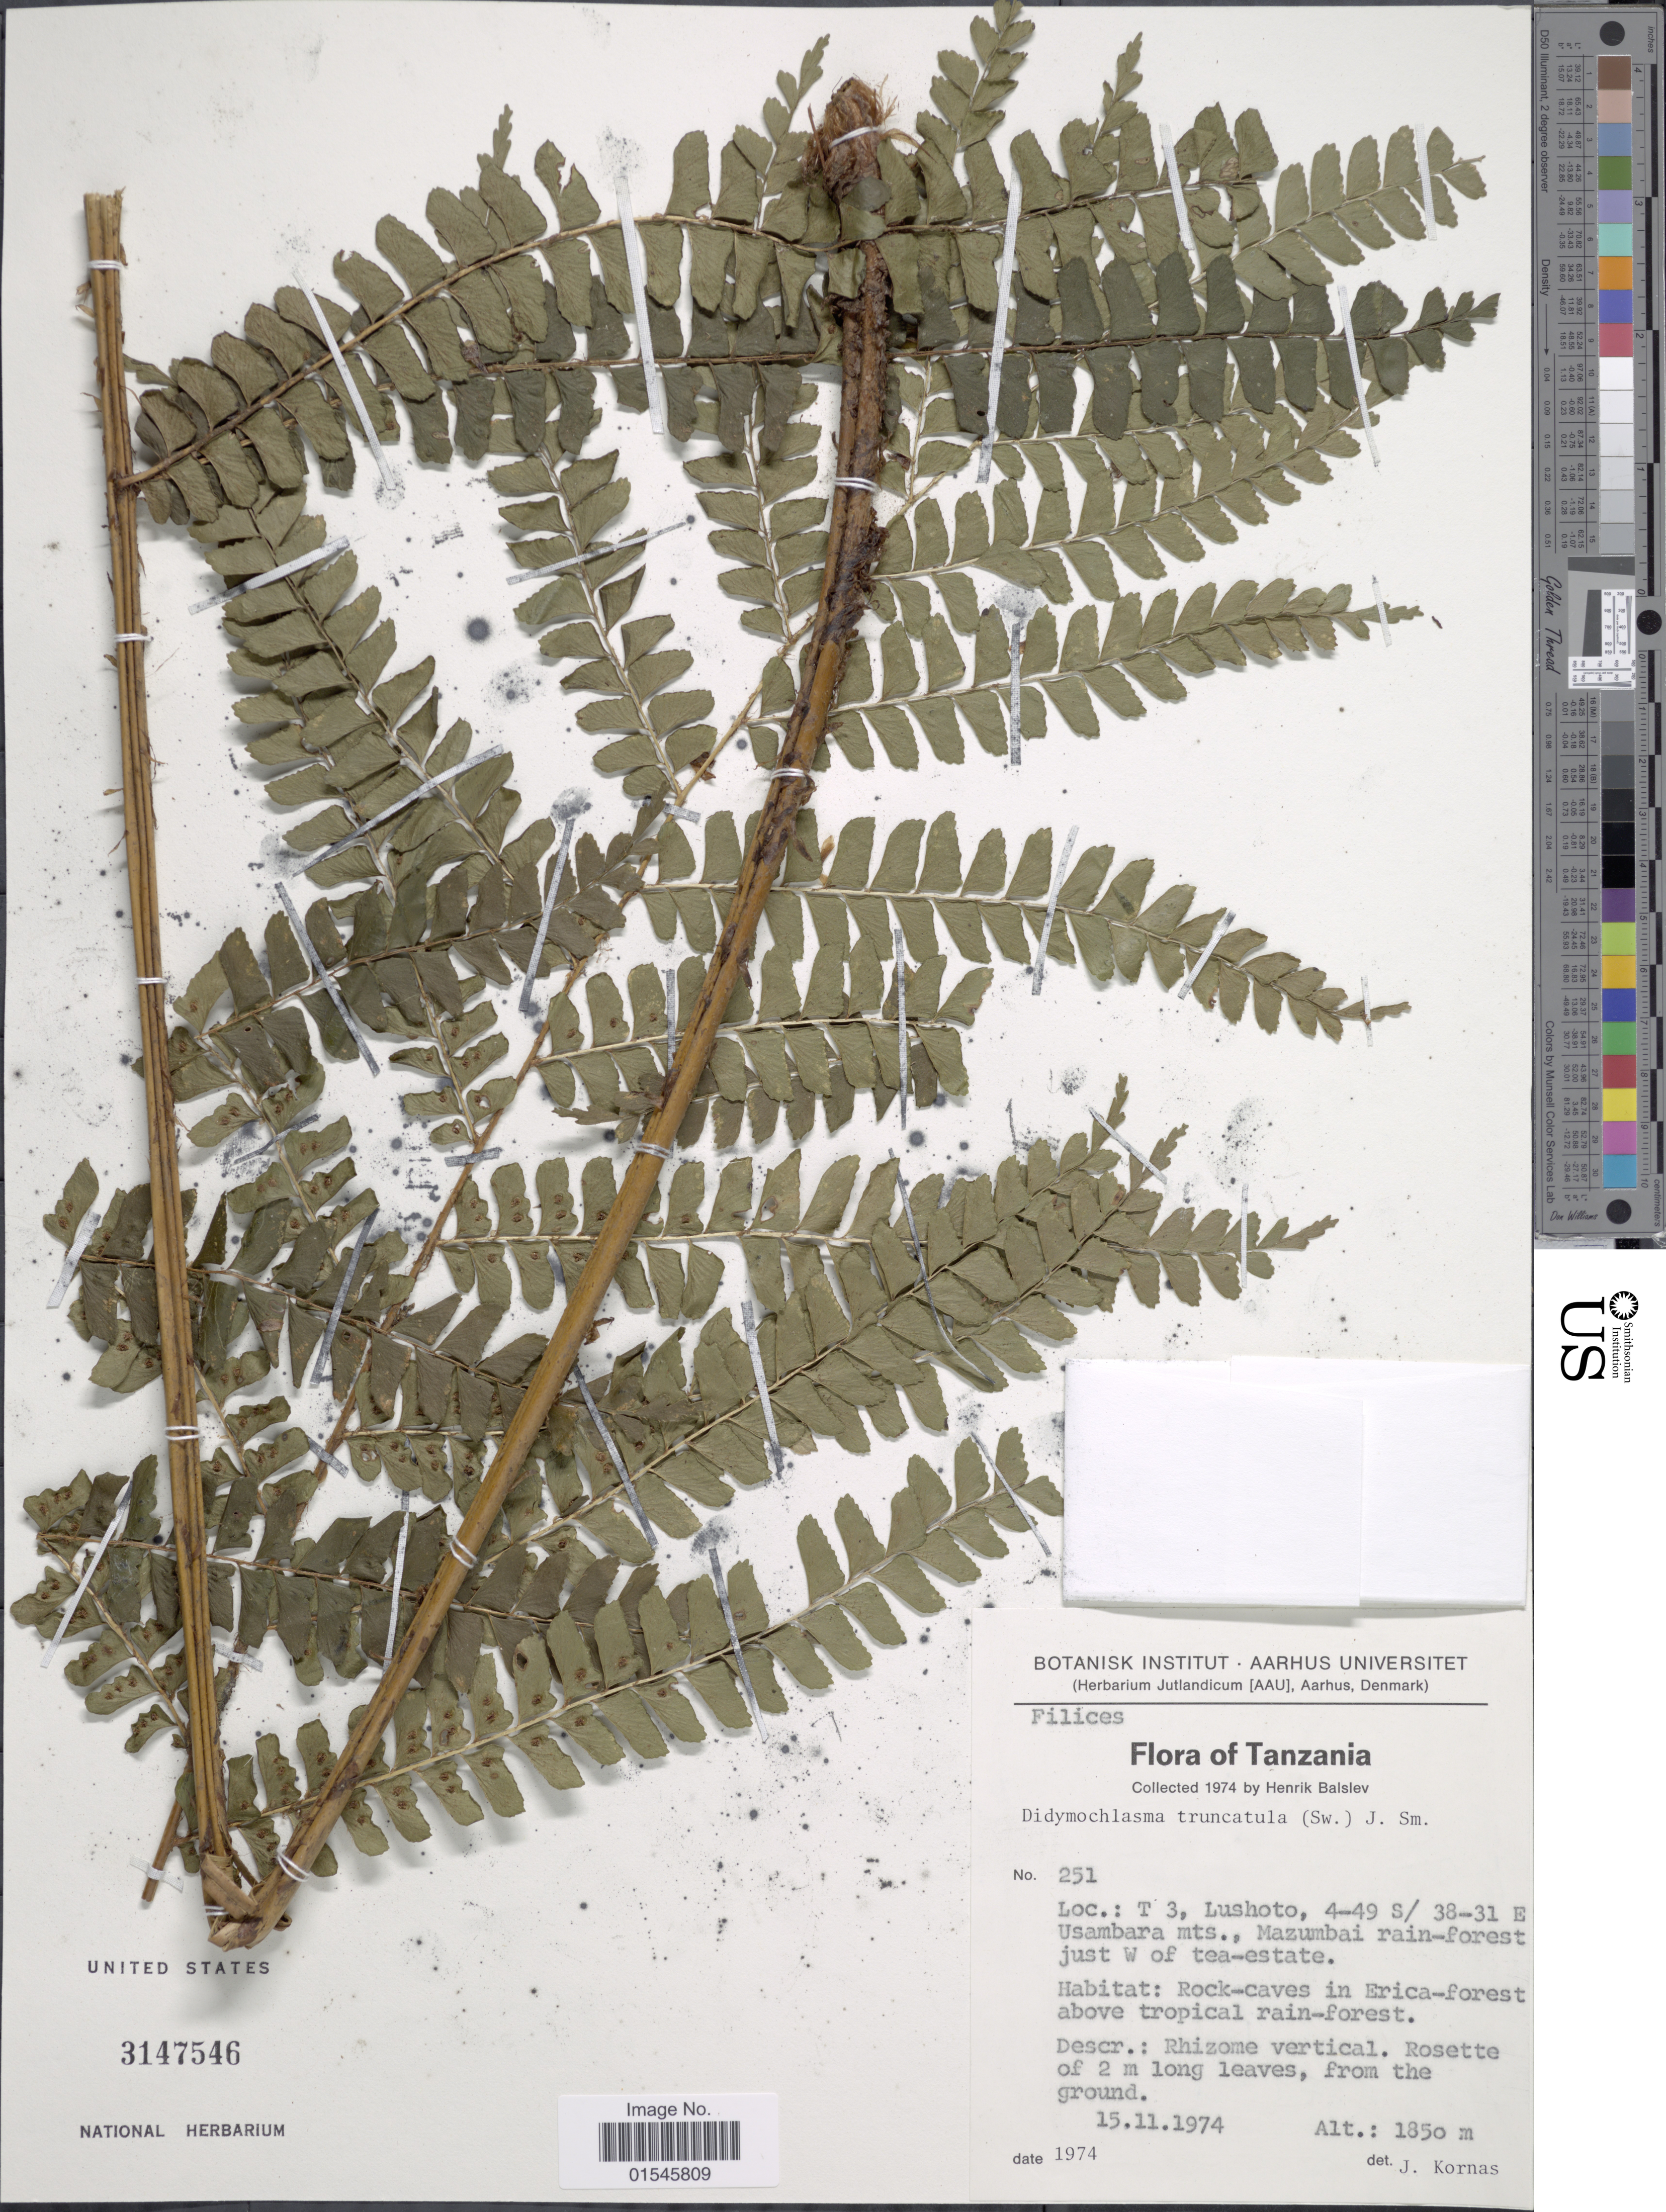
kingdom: Plantae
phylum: Tracheophyta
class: Polypodiopsida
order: Polypodiales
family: Didymochlaenaceae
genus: Didymochlaena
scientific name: Didymochlaena truncatula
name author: (Sw.) J. Sm.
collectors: H. Balslev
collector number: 251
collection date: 1974-11-15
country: Tanzania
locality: T 3, Lushoto, Usambara mts., Mazumbai rain-forest just W of tea-estate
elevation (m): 1850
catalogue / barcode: US 3147546